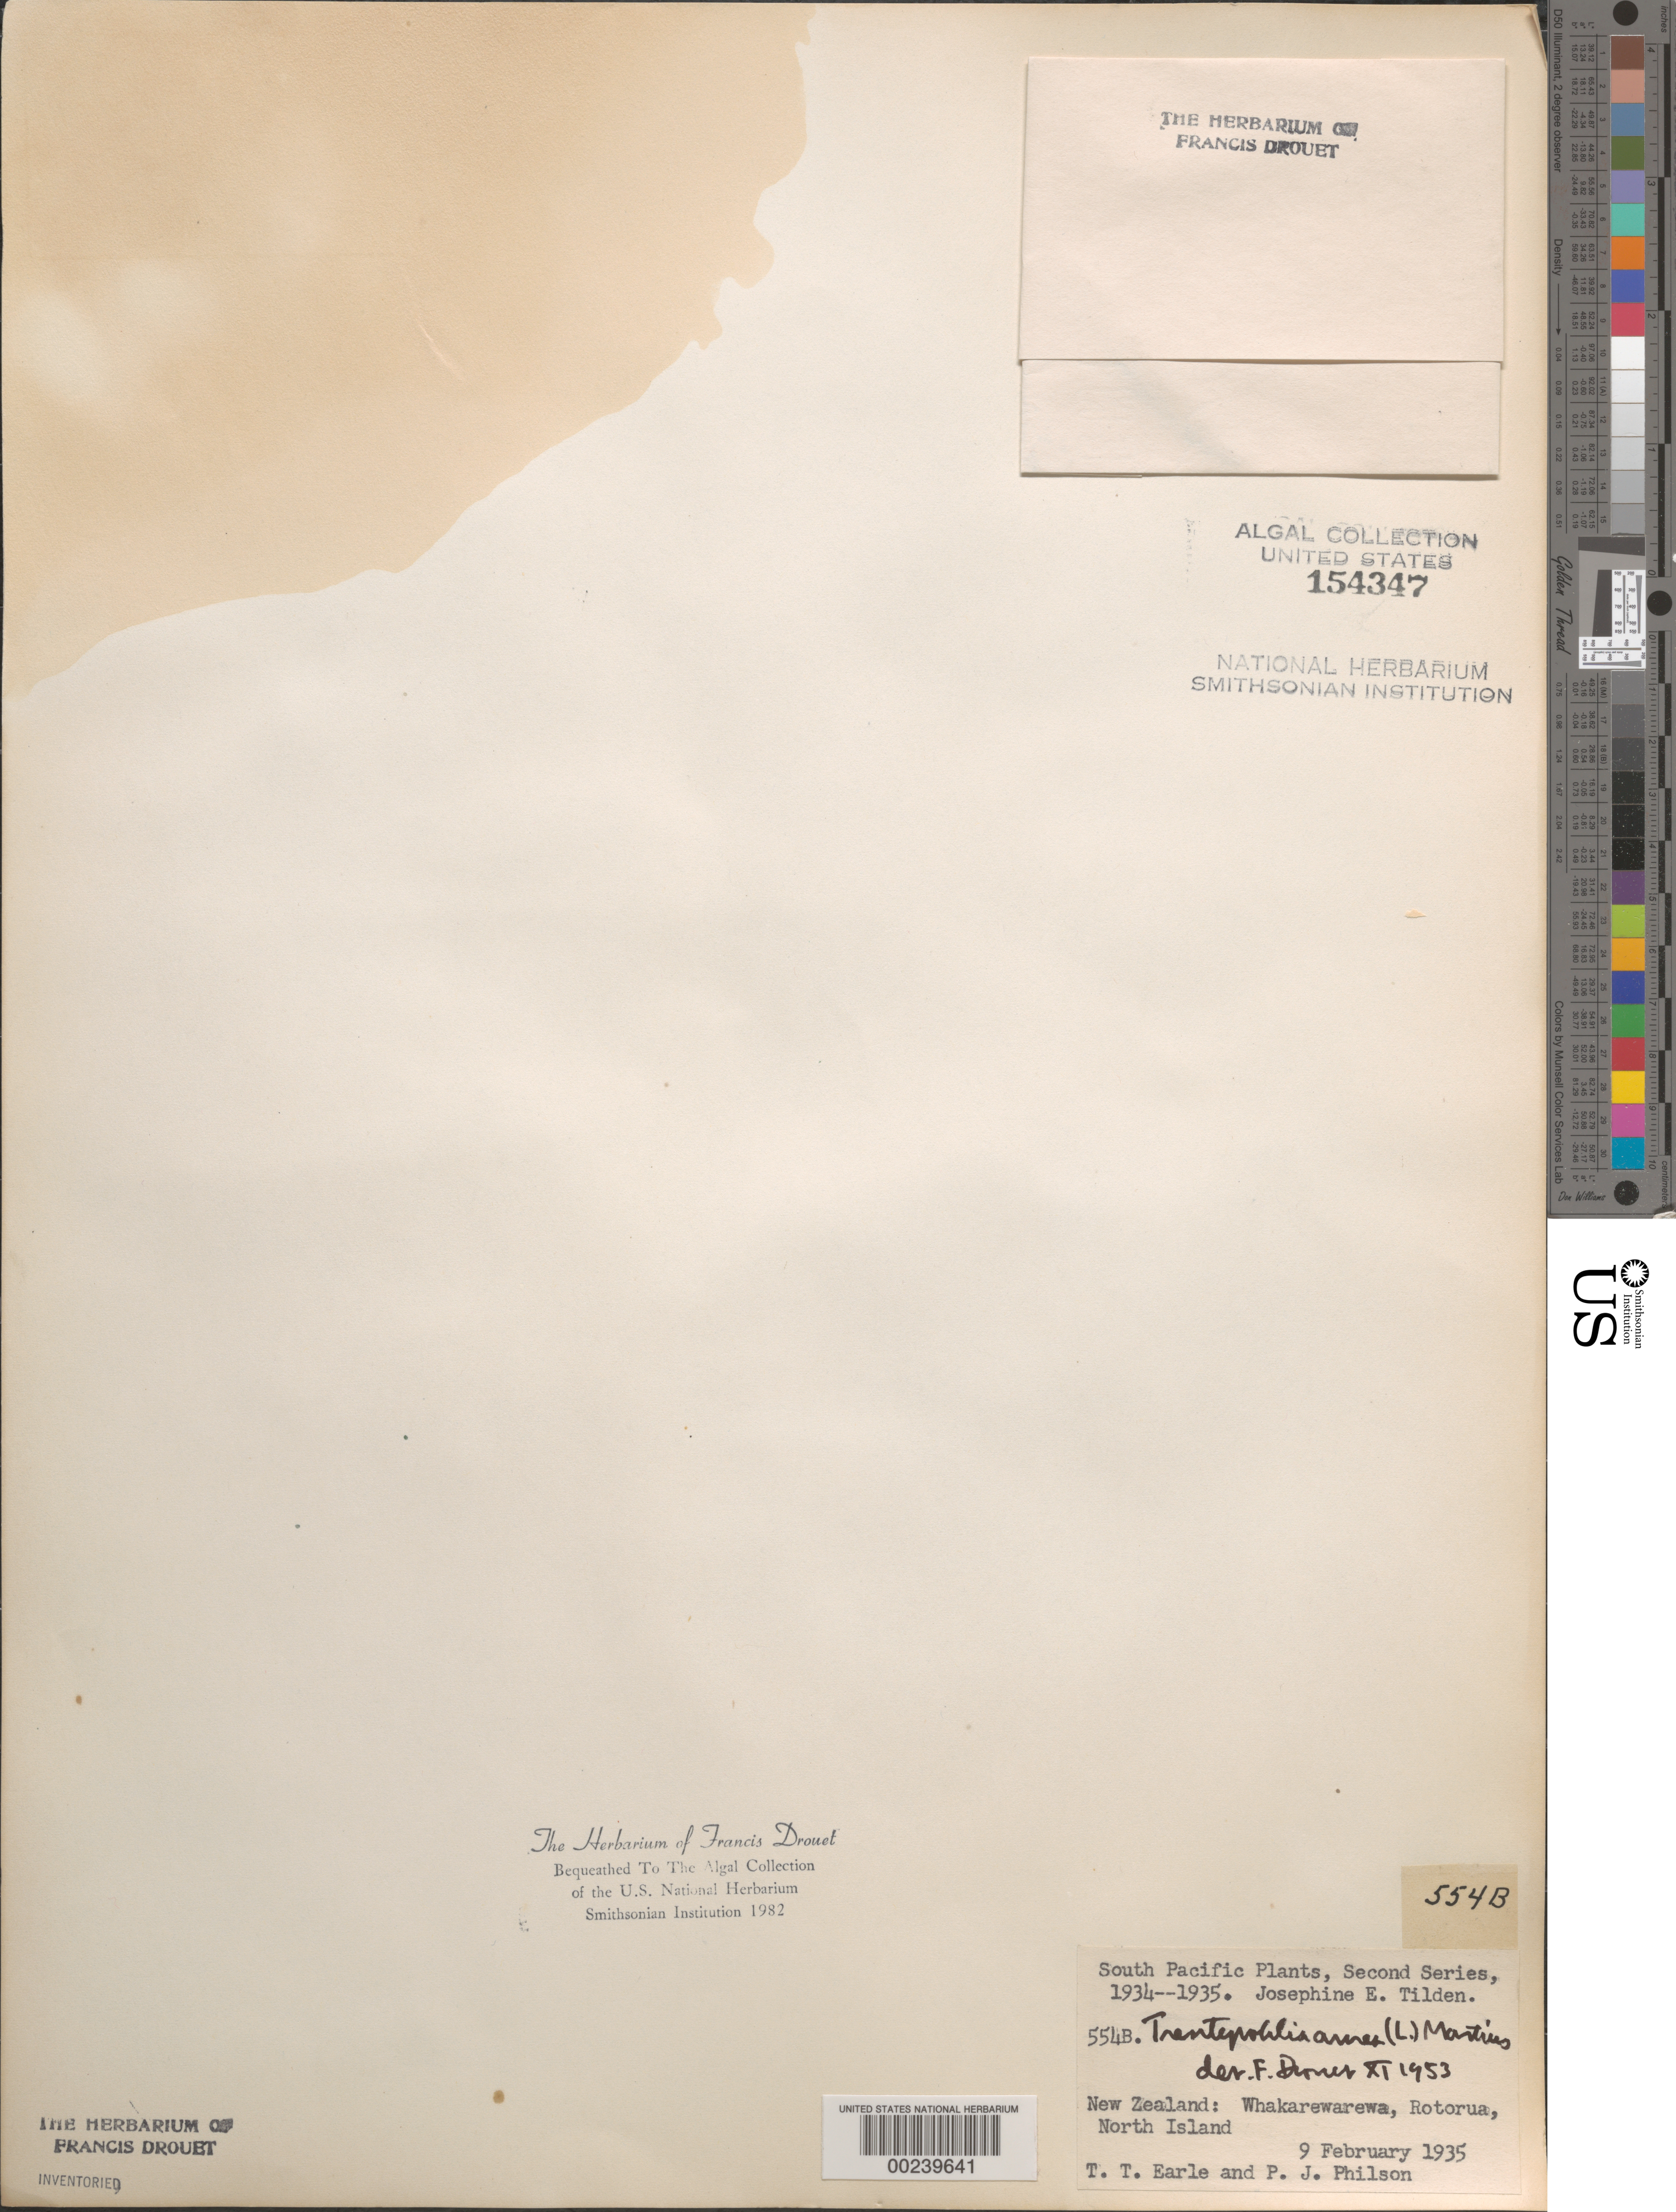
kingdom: Plantae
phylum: Chlorophyta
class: Ulvophyceae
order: Trentepohliales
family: Trentepohliaceae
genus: Trentepohlia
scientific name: Trentepohlia aurea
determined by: Drouet, F. E.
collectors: T. Earle & P. Philson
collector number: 554b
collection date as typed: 09 Feb 1935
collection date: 1935-02-09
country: New Zealand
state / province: Bay of Plenty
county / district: Rotorua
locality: Wharkarewarewa, rotorua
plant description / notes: Tilden, South Pacific Plants, Second Series, 1934-1935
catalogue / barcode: US 154347